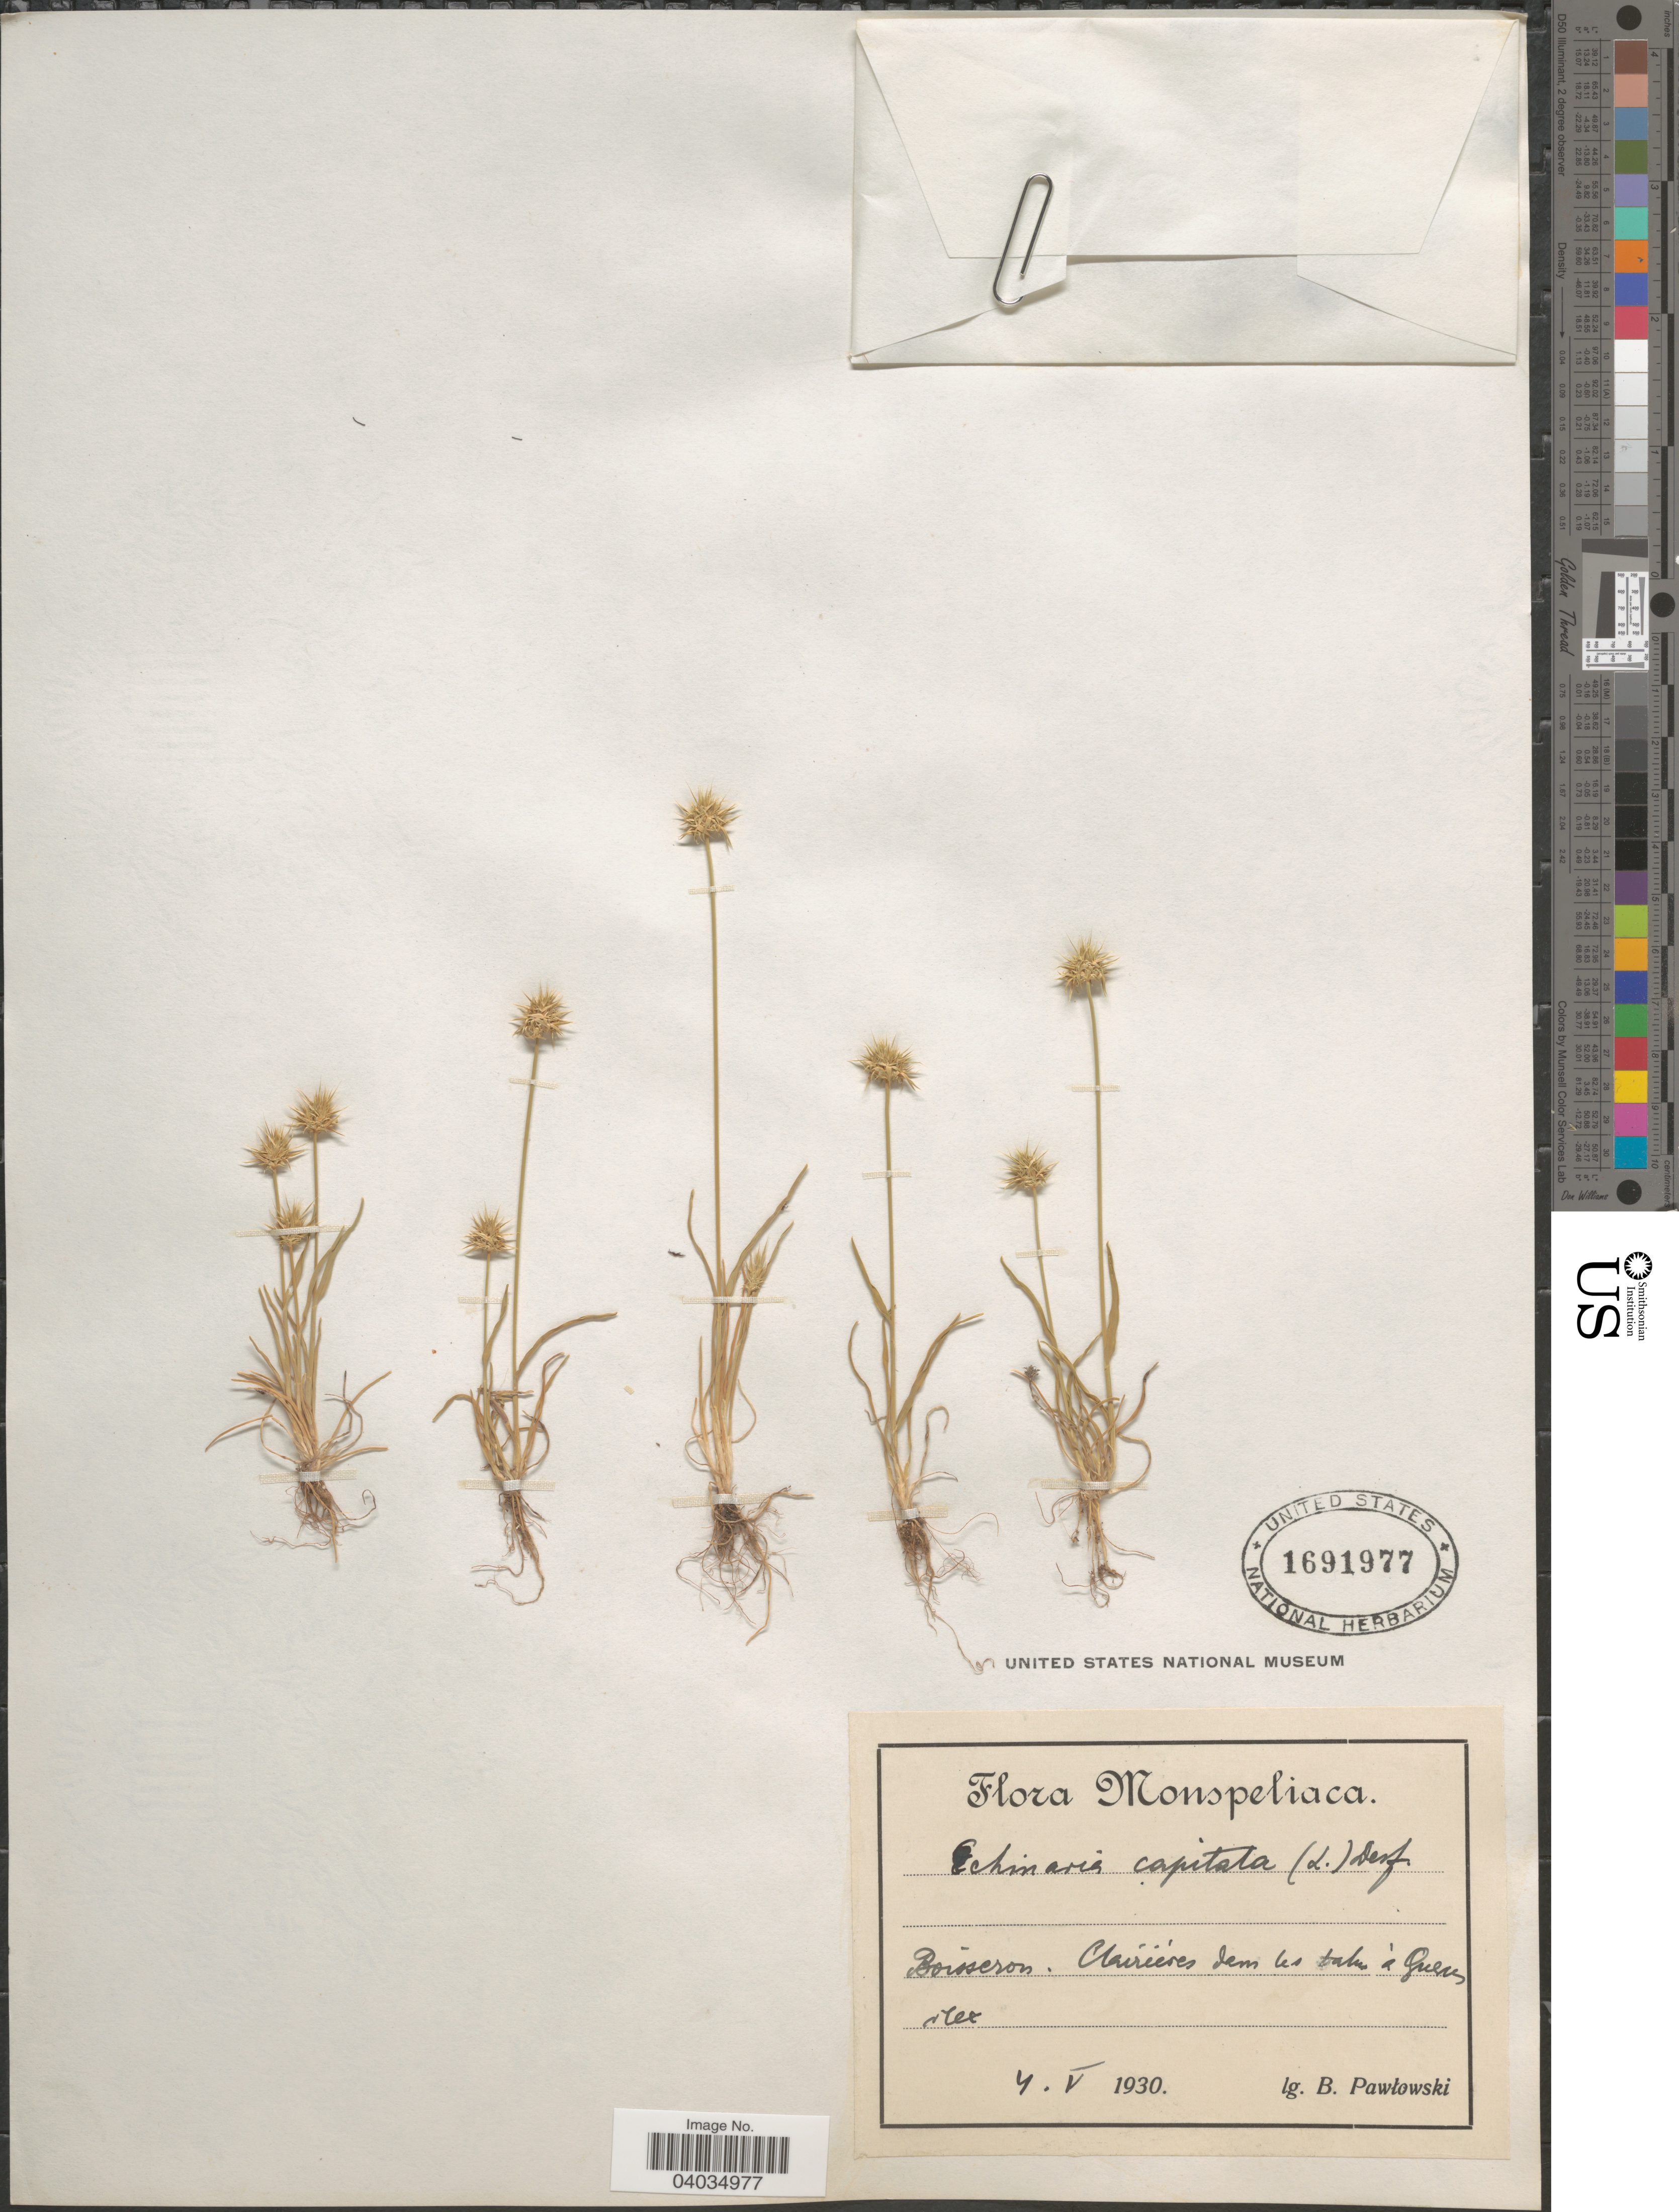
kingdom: Plantae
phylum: Tracheophyta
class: Liliopsida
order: Poales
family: Poaceae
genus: Echinaria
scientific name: Echinaria capitata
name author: (L.) Desf.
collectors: B. Pawlowski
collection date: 1930-05-04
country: France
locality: Monspeliaca. Boisseron. Claíriéres dem les talus á Quersctex [interpreted].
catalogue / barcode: US 1691977